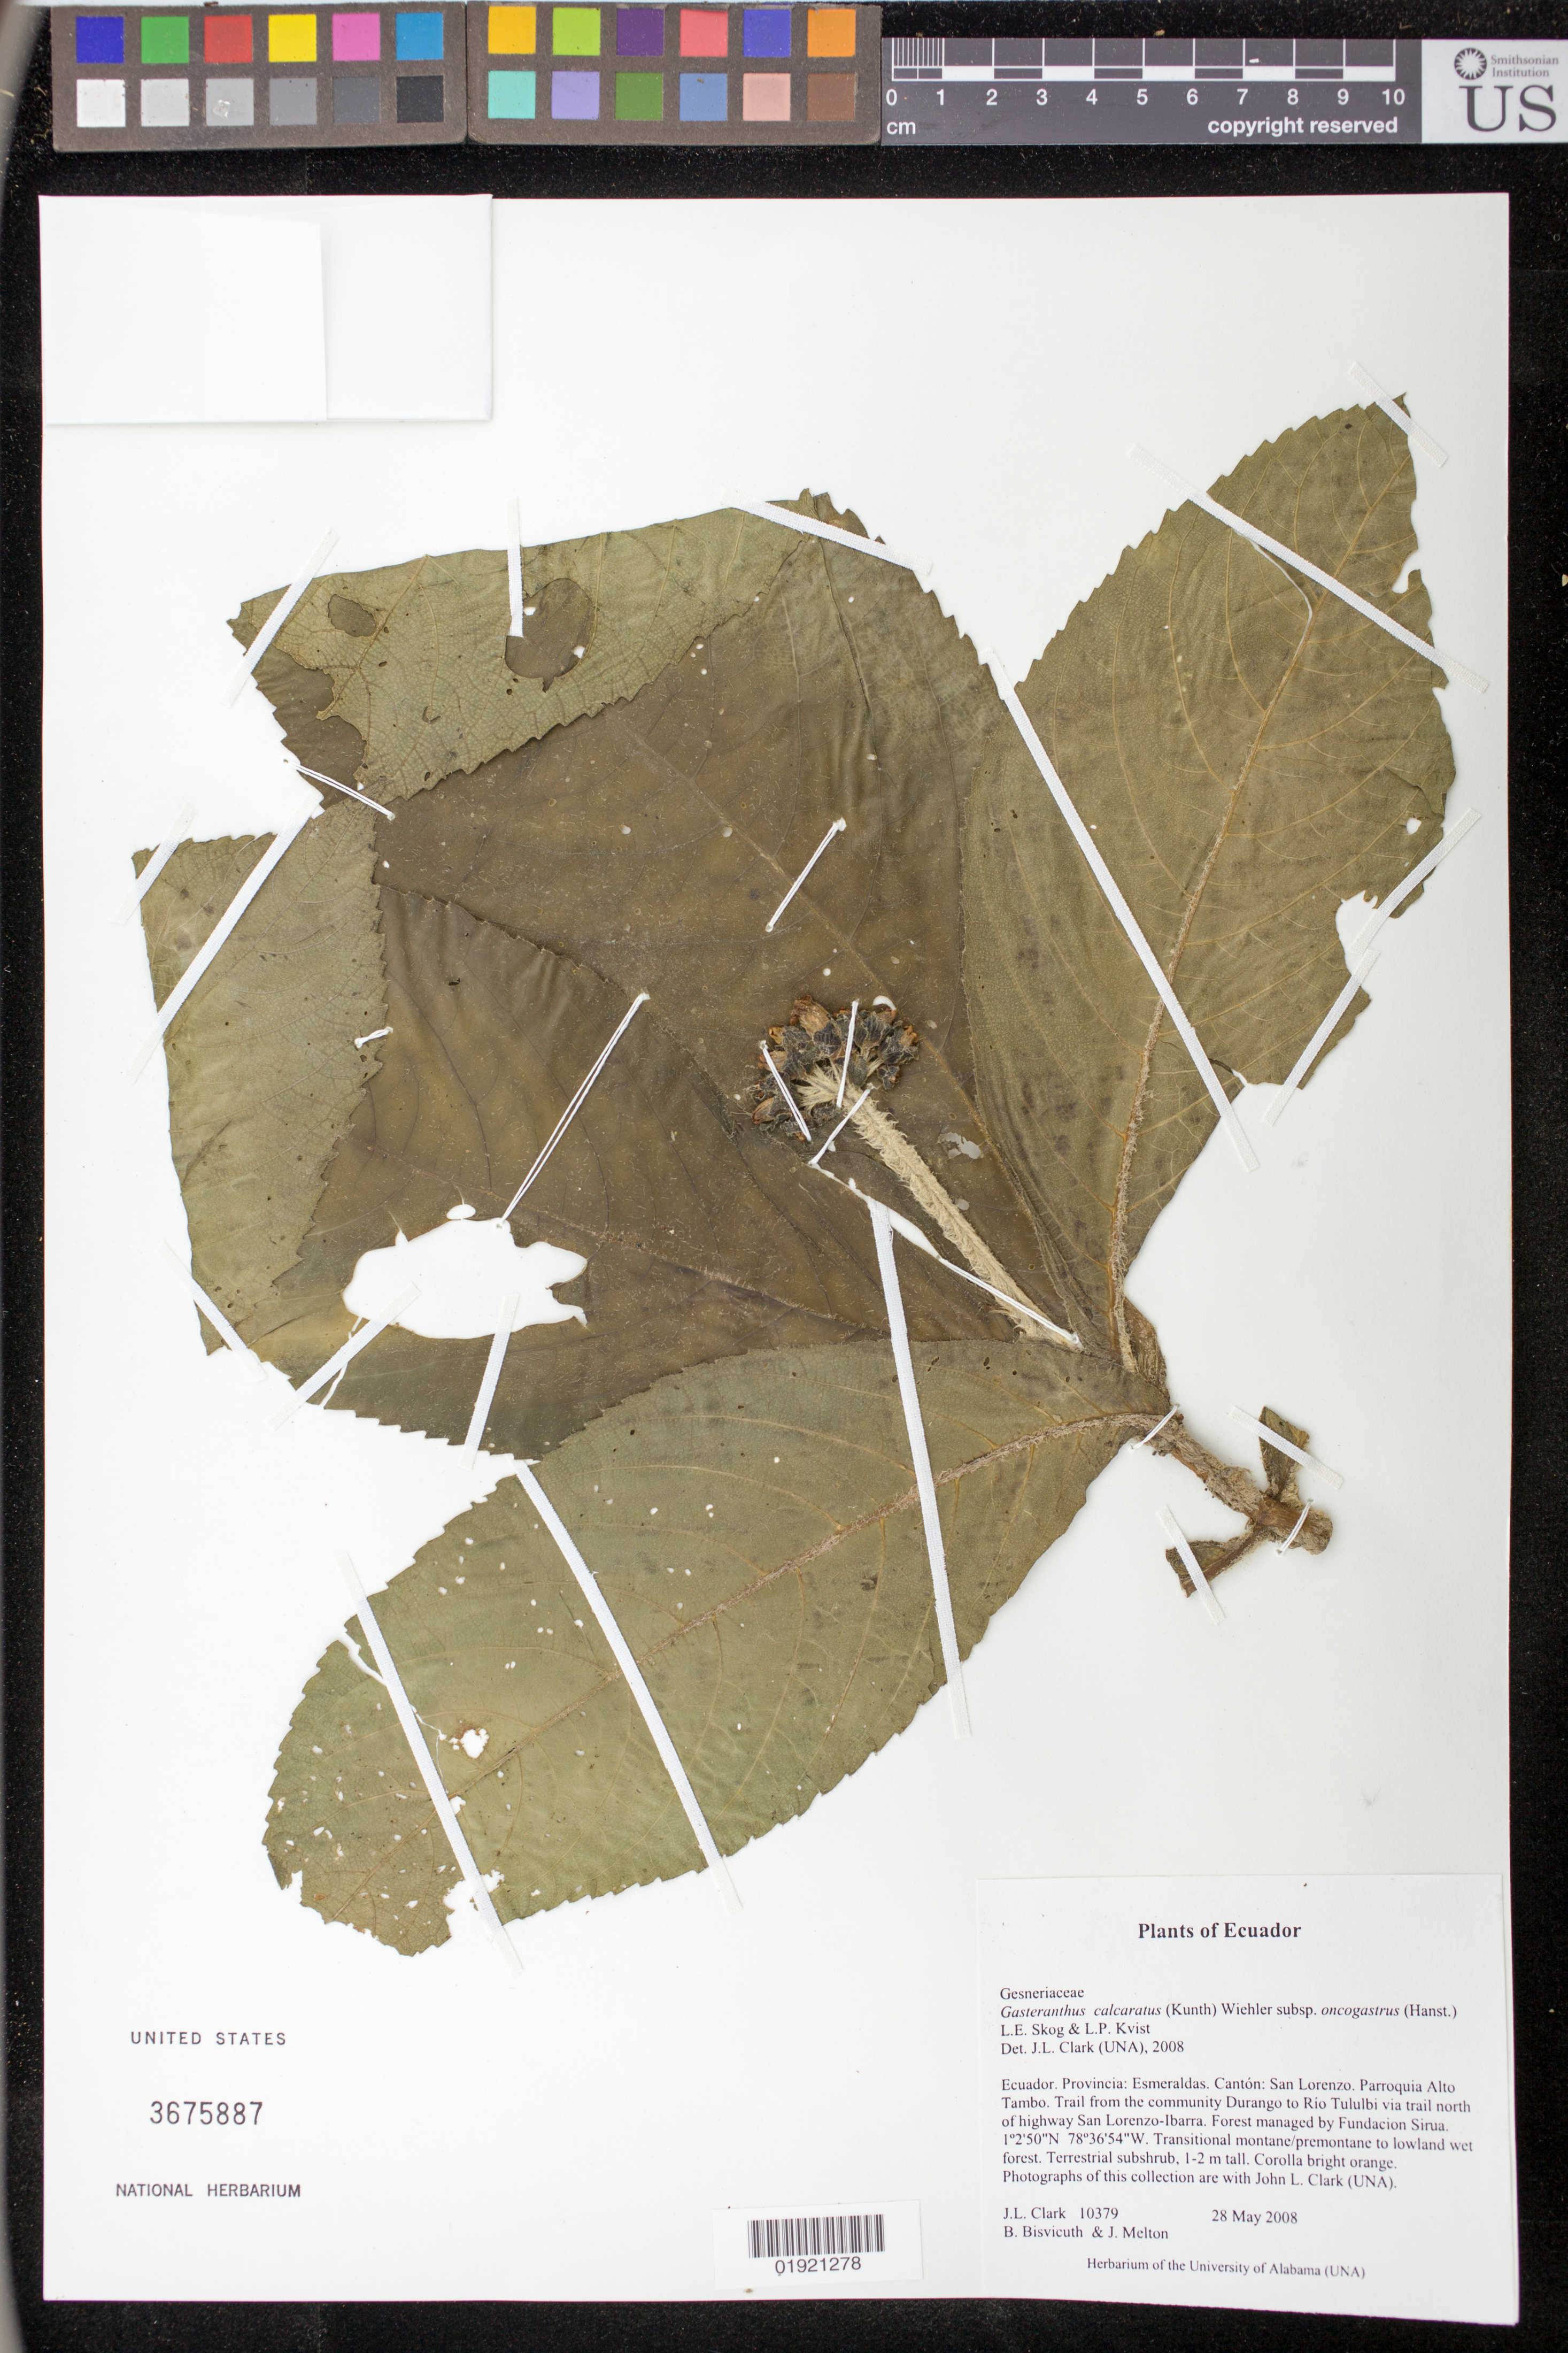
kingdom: Plantae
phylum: Tracheophyta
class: Magnoliopsida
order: Lamiales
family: Gesneriaceae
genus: Gasteranthus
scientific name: Gasteranthus calcaratus subsp. oncogastrus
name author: (Hanst.) L.E. Skog & L.P. Kvist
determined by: Clark, J. L.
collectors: J. L. Clark, B. Bisvicuth & J. Melton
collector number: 10379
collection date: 2008-05-28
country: Ecuador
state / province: Esmeraldas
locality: Canton: San Lorenzo. Parroquia Alto Tambo. Trail from the community Durango to Rio Tululbi via trail north of highway San Lorenzo-Ibarra. Forest managed by Fundacion Sirua.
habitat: Transitional montane/premontane to lowland wet forest.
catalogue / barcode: US 3675887